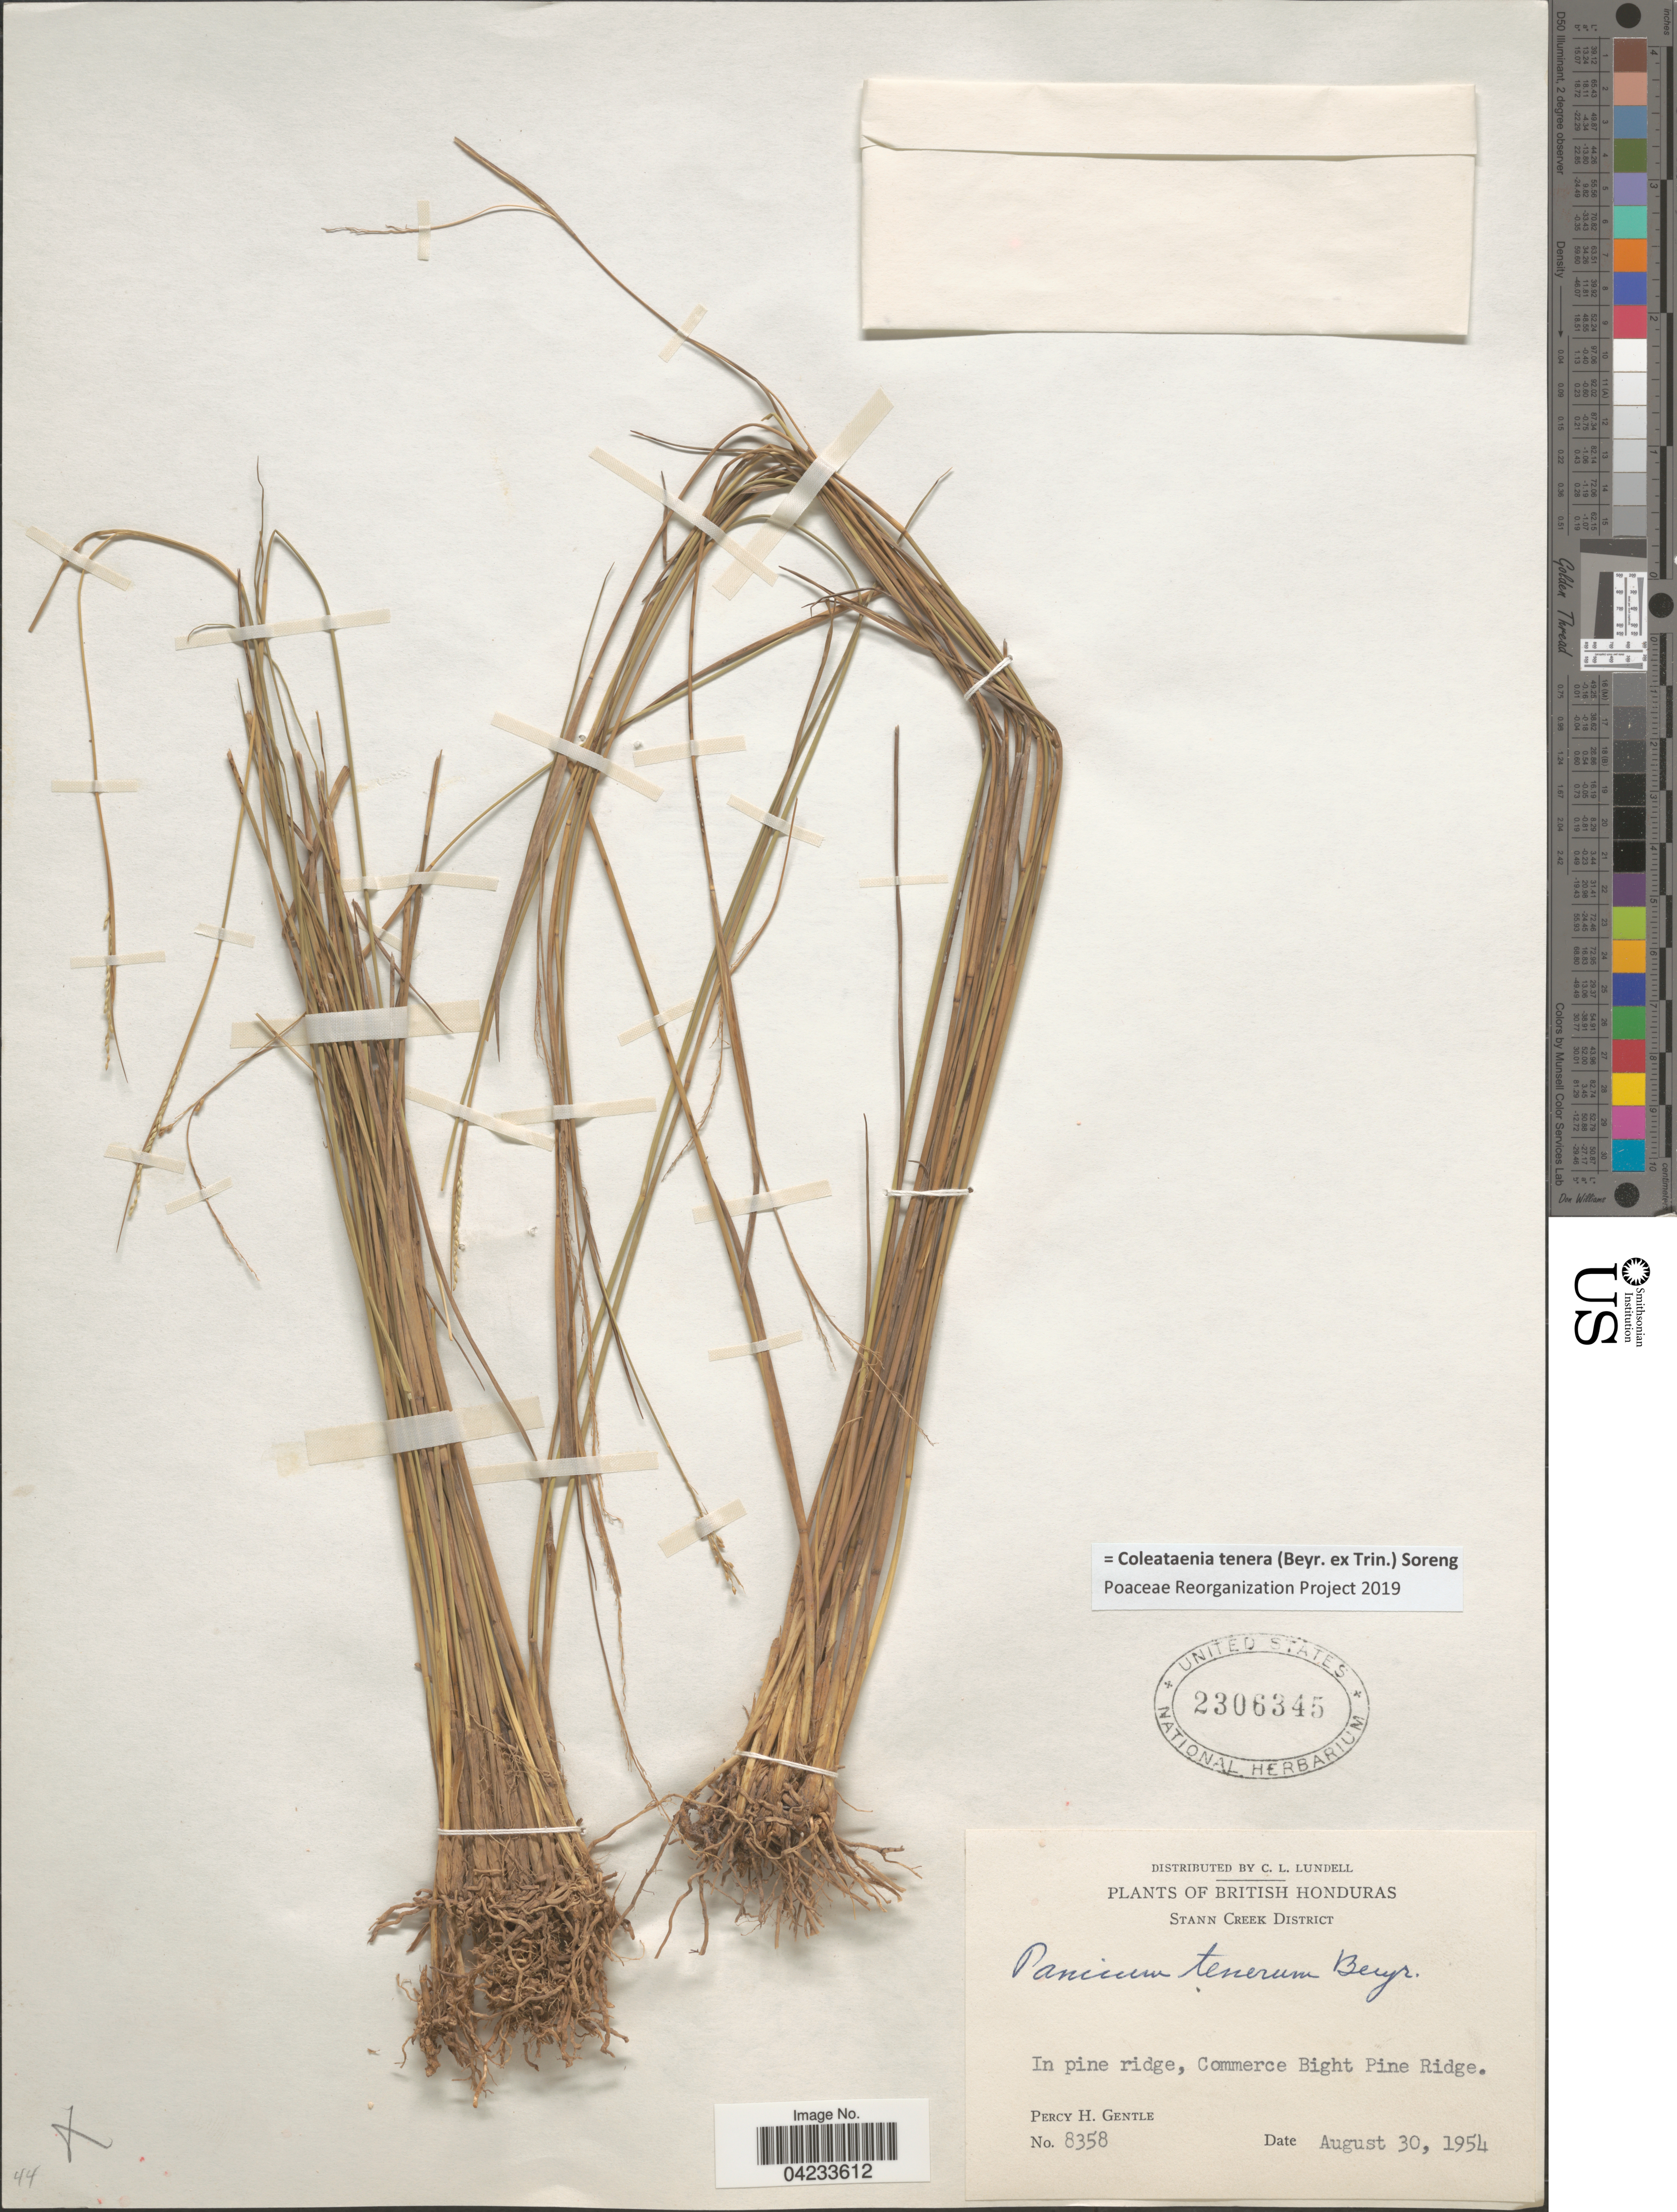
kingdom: Plantae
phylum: Tracheophyta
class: Liliopsida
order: Poales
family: Poaceae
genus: Coleataenia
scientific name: Coleataenia tenera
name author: (Beyr. ex Trin.) Soreng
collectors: P. H. Gentle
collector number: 8358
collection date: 1954-08-30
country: Belize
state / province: Stann Creek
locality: British Honduras. Stann Creek District. In pine ridge, Commerce Bight Pine Ridge.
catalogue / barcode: US 2306345